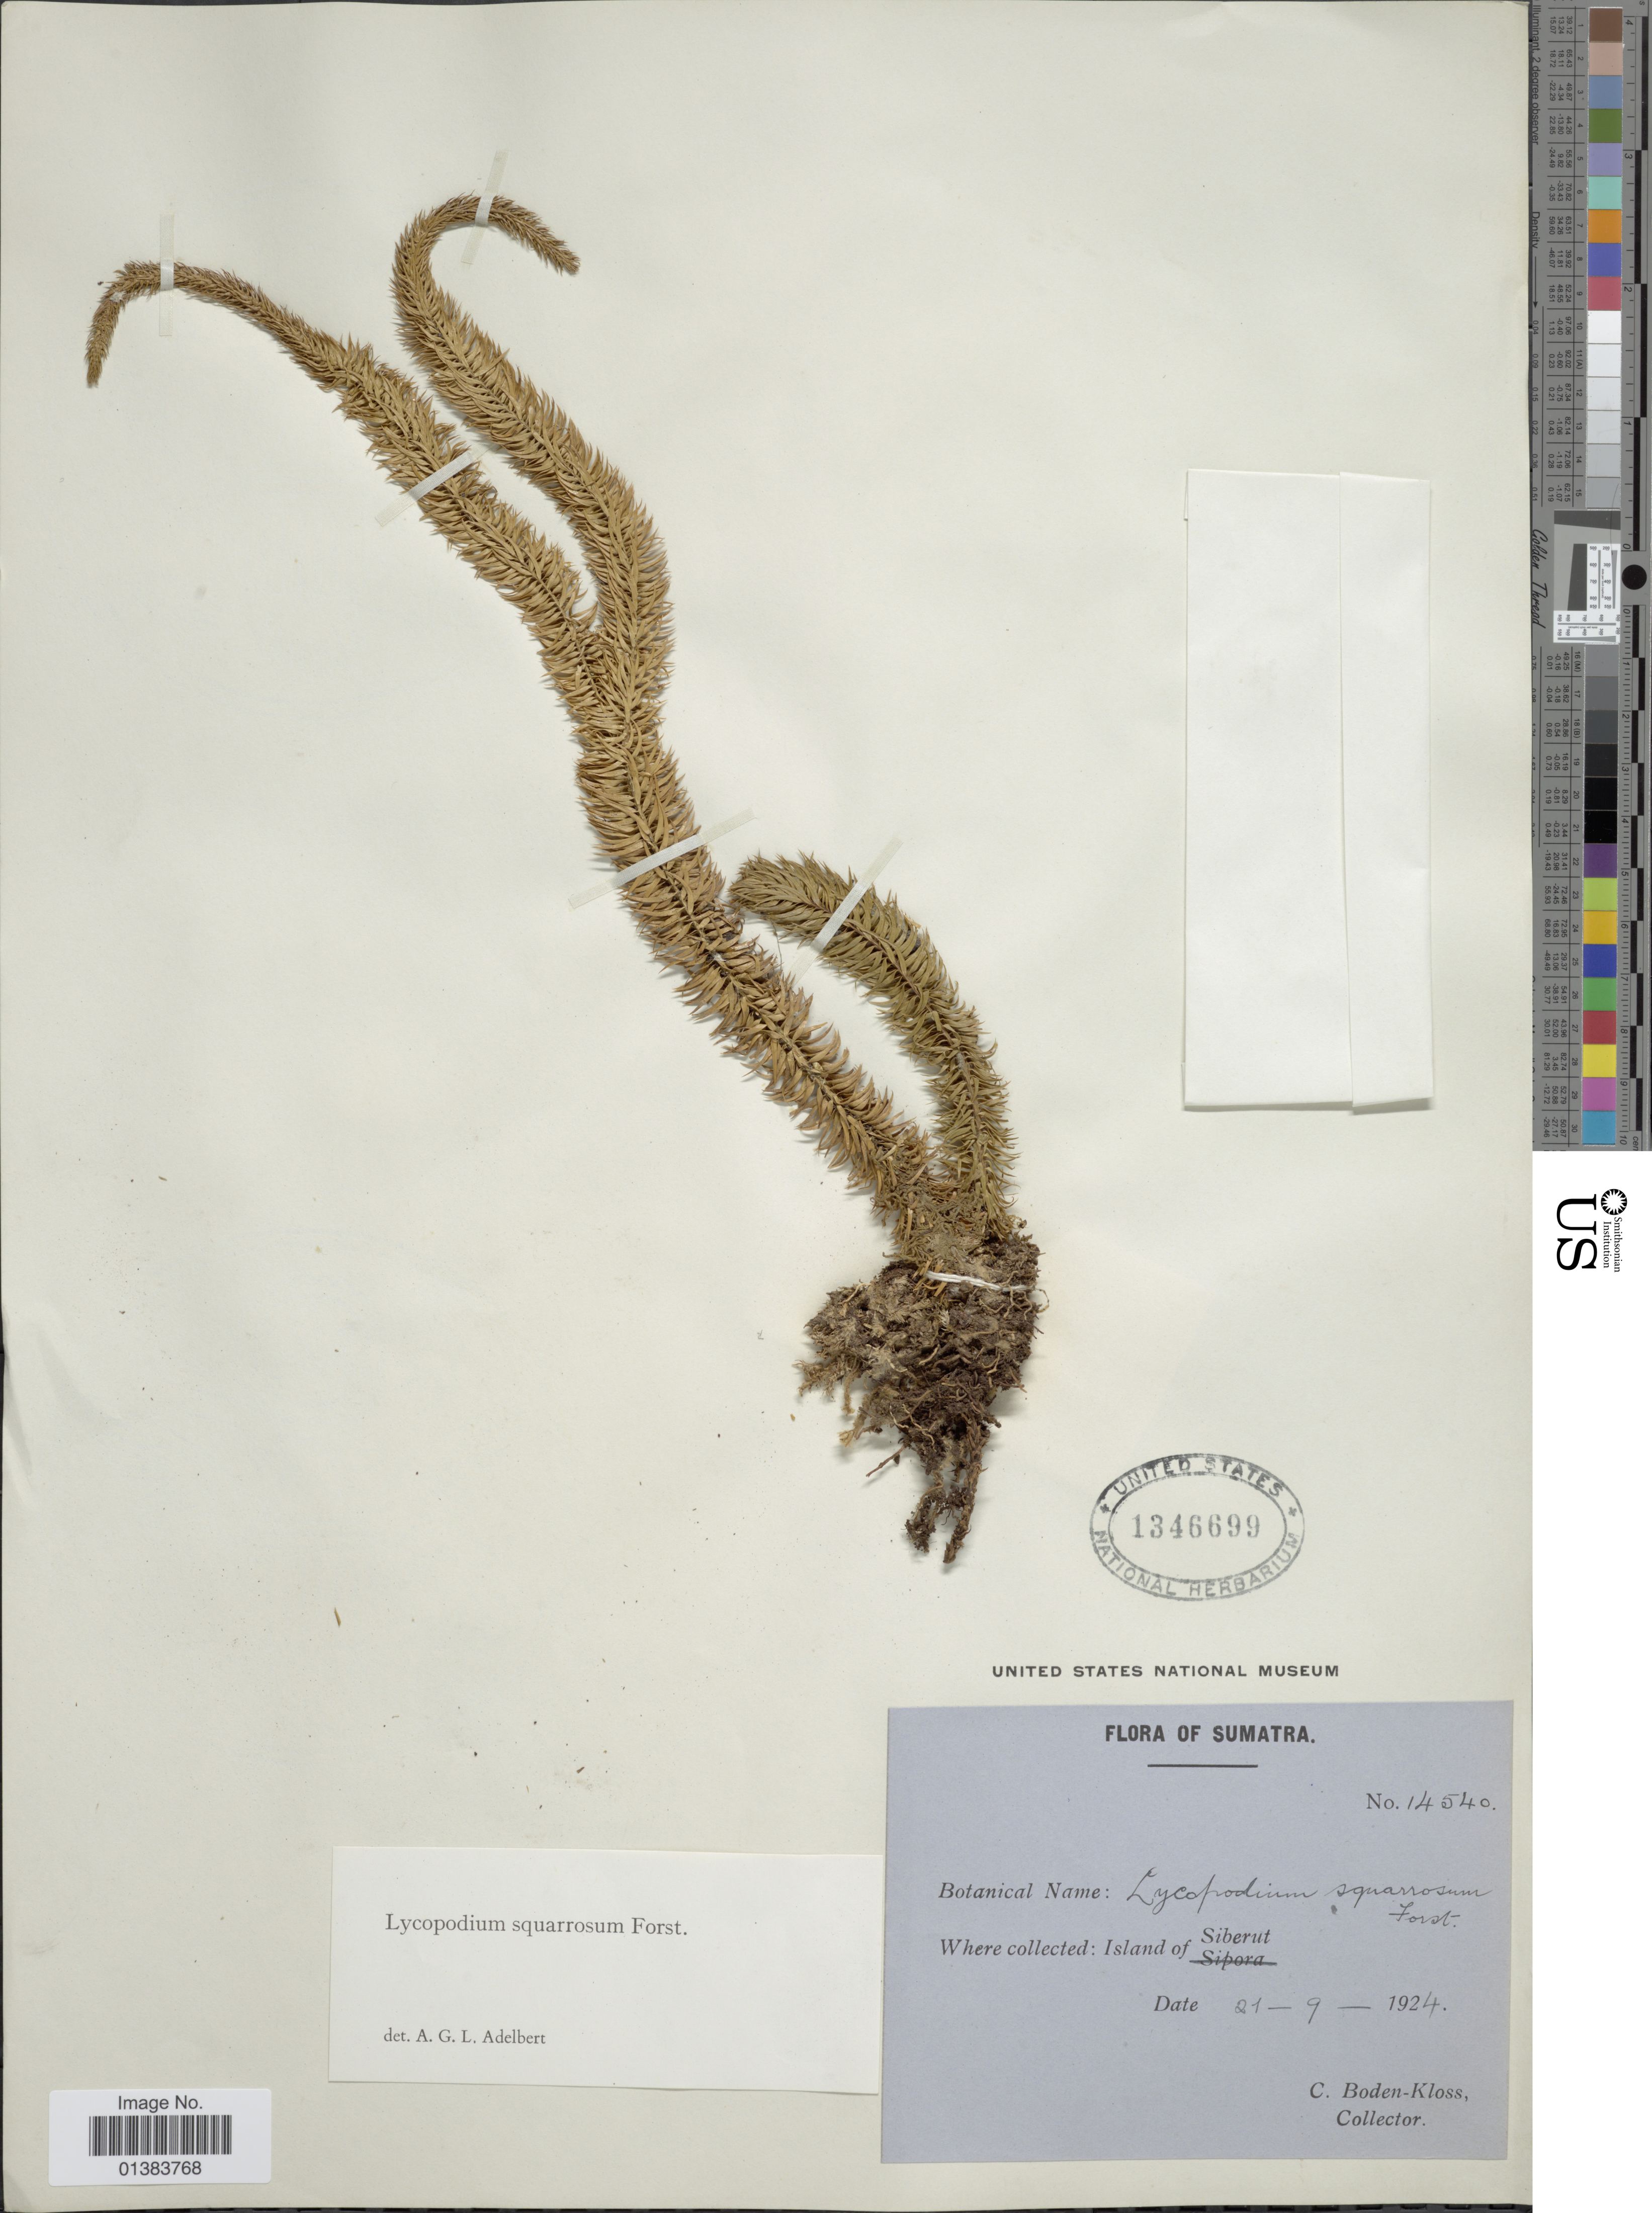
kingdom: Plantae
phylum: Tracheophyta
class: Lycopodiopsida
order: Lycopodiales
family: Lycopodiaceae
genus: Phlegmariurus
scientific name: Phlegmariurus squarrosus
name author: (G. Forst.) Á. Löve & D. Löve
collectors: C. Boden-Kloss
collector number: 14540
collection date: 1924-09-21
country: Indonesia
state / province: Sumatra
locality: Island of Siberut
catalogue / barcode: US 1346699